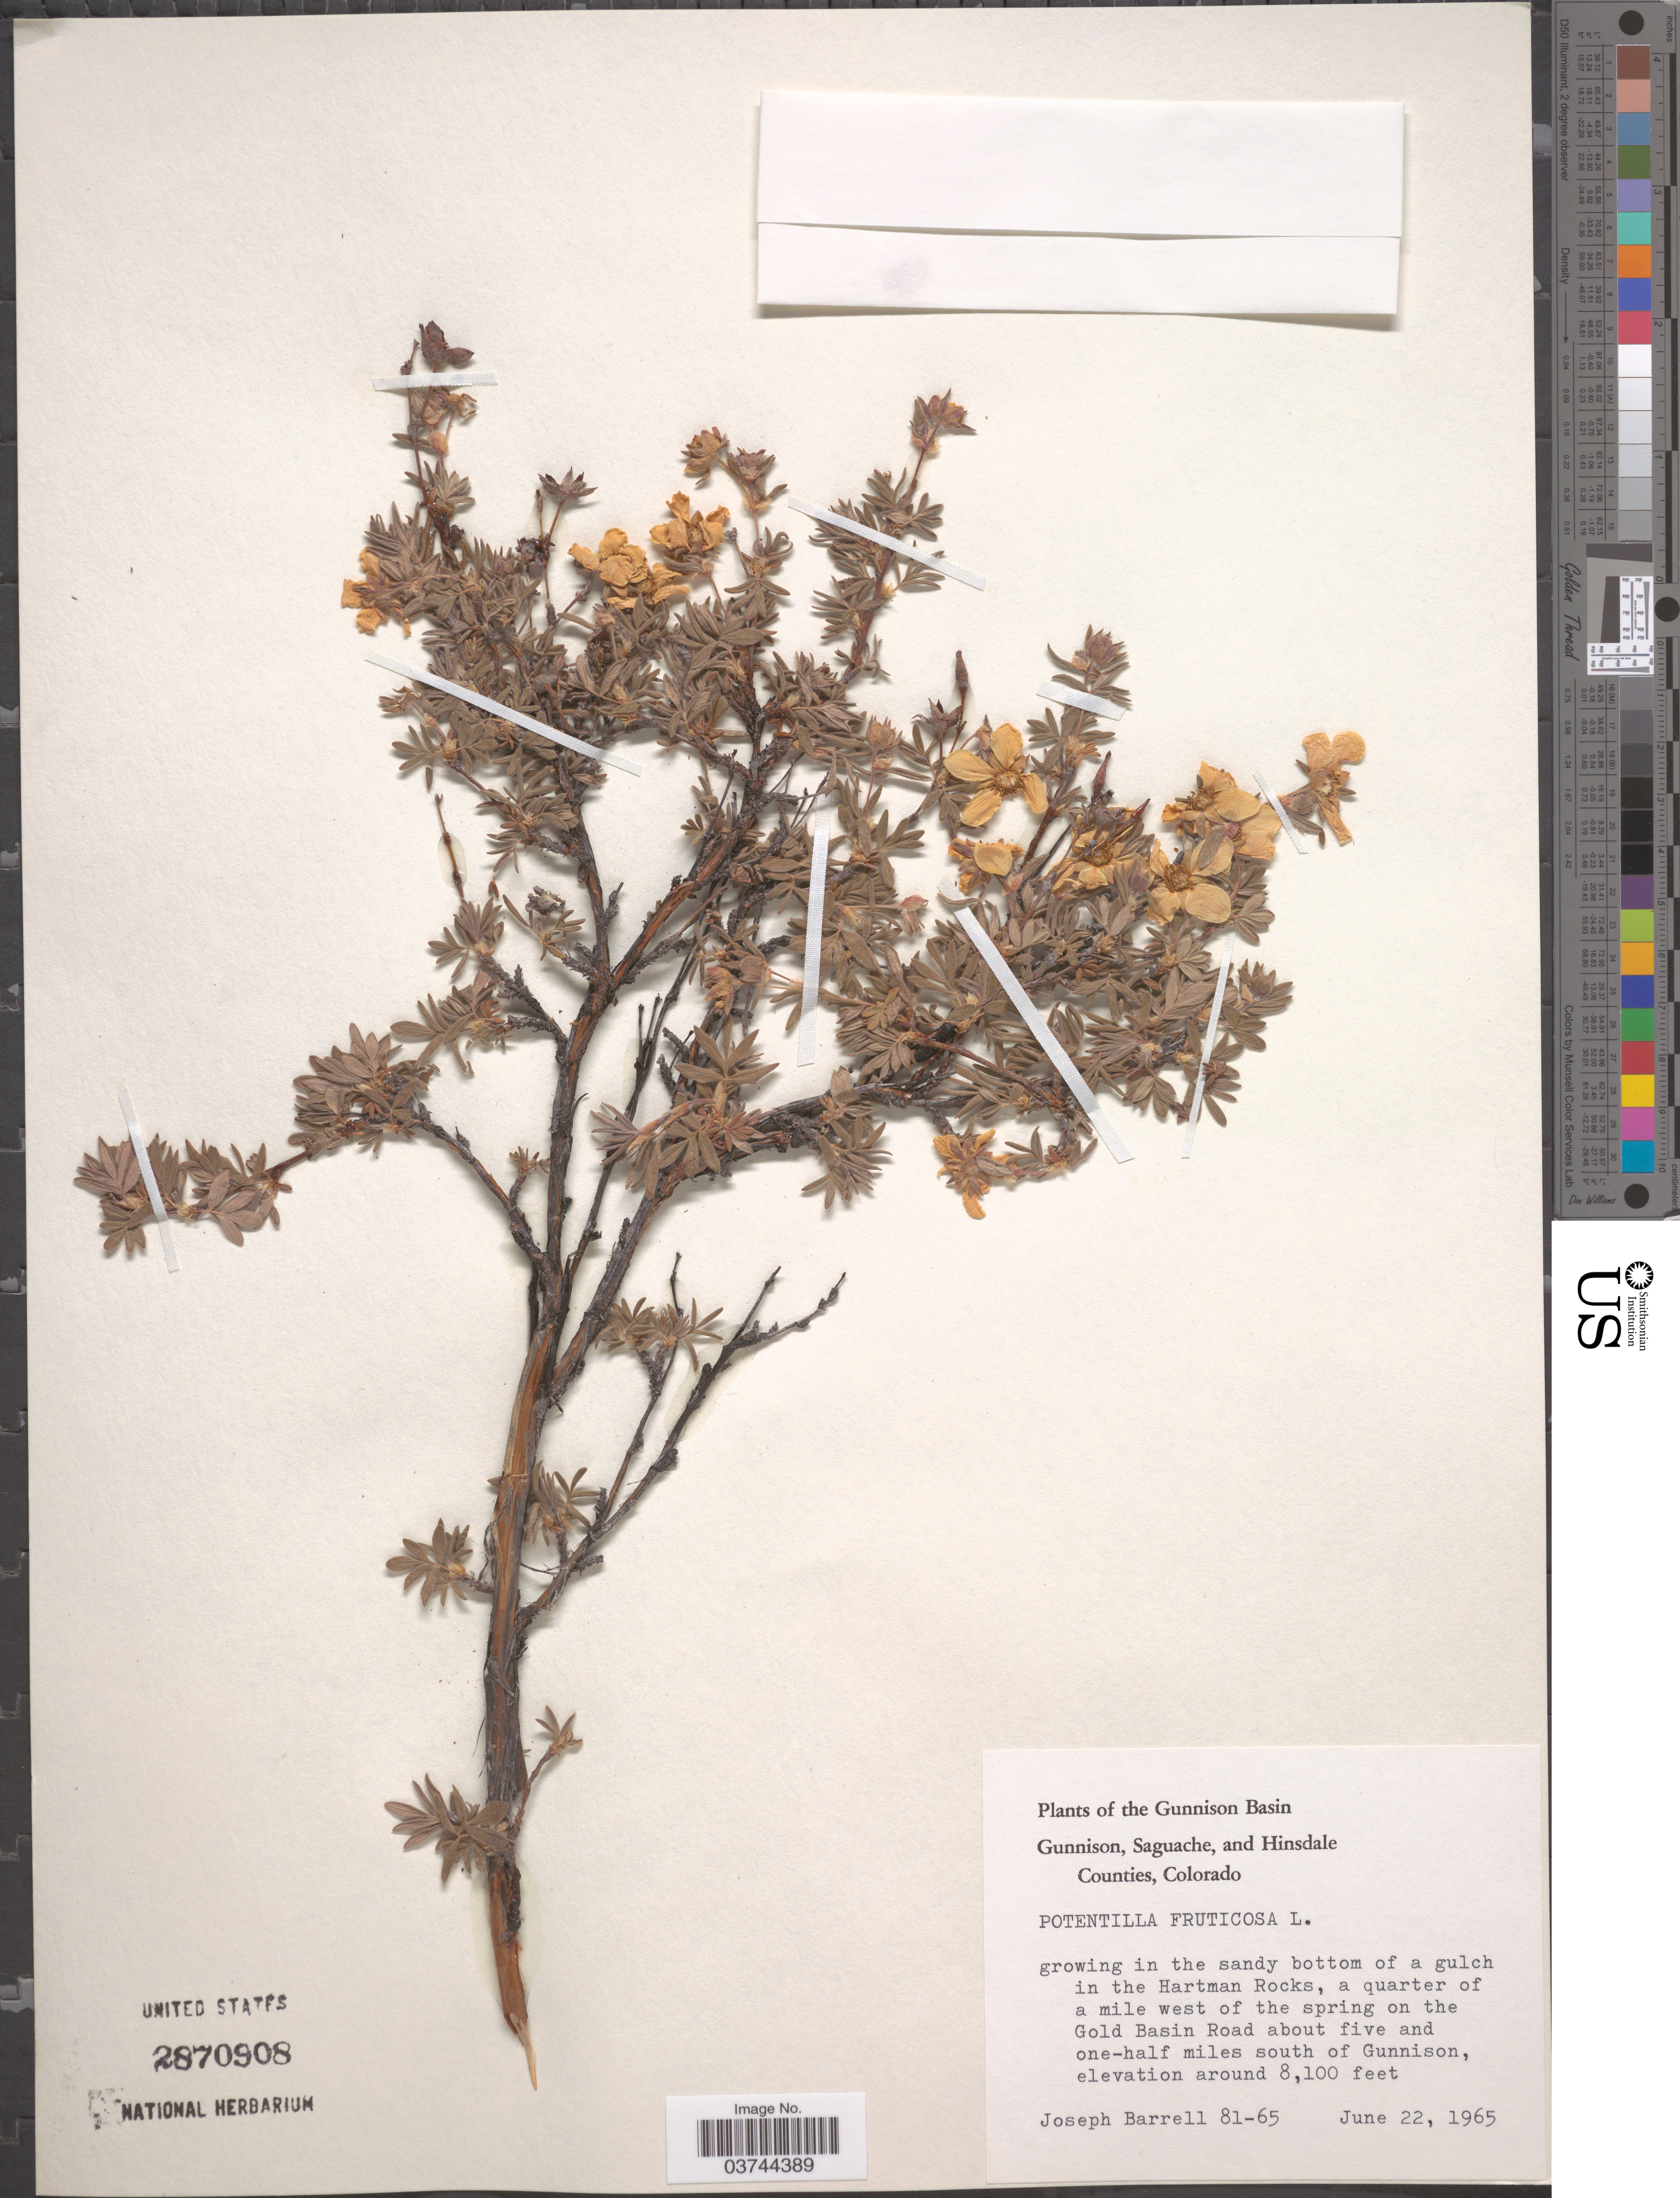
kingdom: Plantae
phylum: Tracheophyta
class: Magnoliopsida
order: Rosales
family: Rosaceae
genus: Dasiphora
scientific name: Dasiphora fruticosa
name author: (L.) Rydb.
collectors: J. Barrell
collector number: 81-65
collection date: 1965-06-22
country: United States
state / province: Colorado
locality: The Gunnison Basin. Growing in the sandy bottom of a gulch in the Hartman Rocks, a quarter of a mile west of the spring on the Gold Basin Road about five and one-half miles south of Gunnison.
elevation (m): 2469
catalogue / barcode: US 2870908